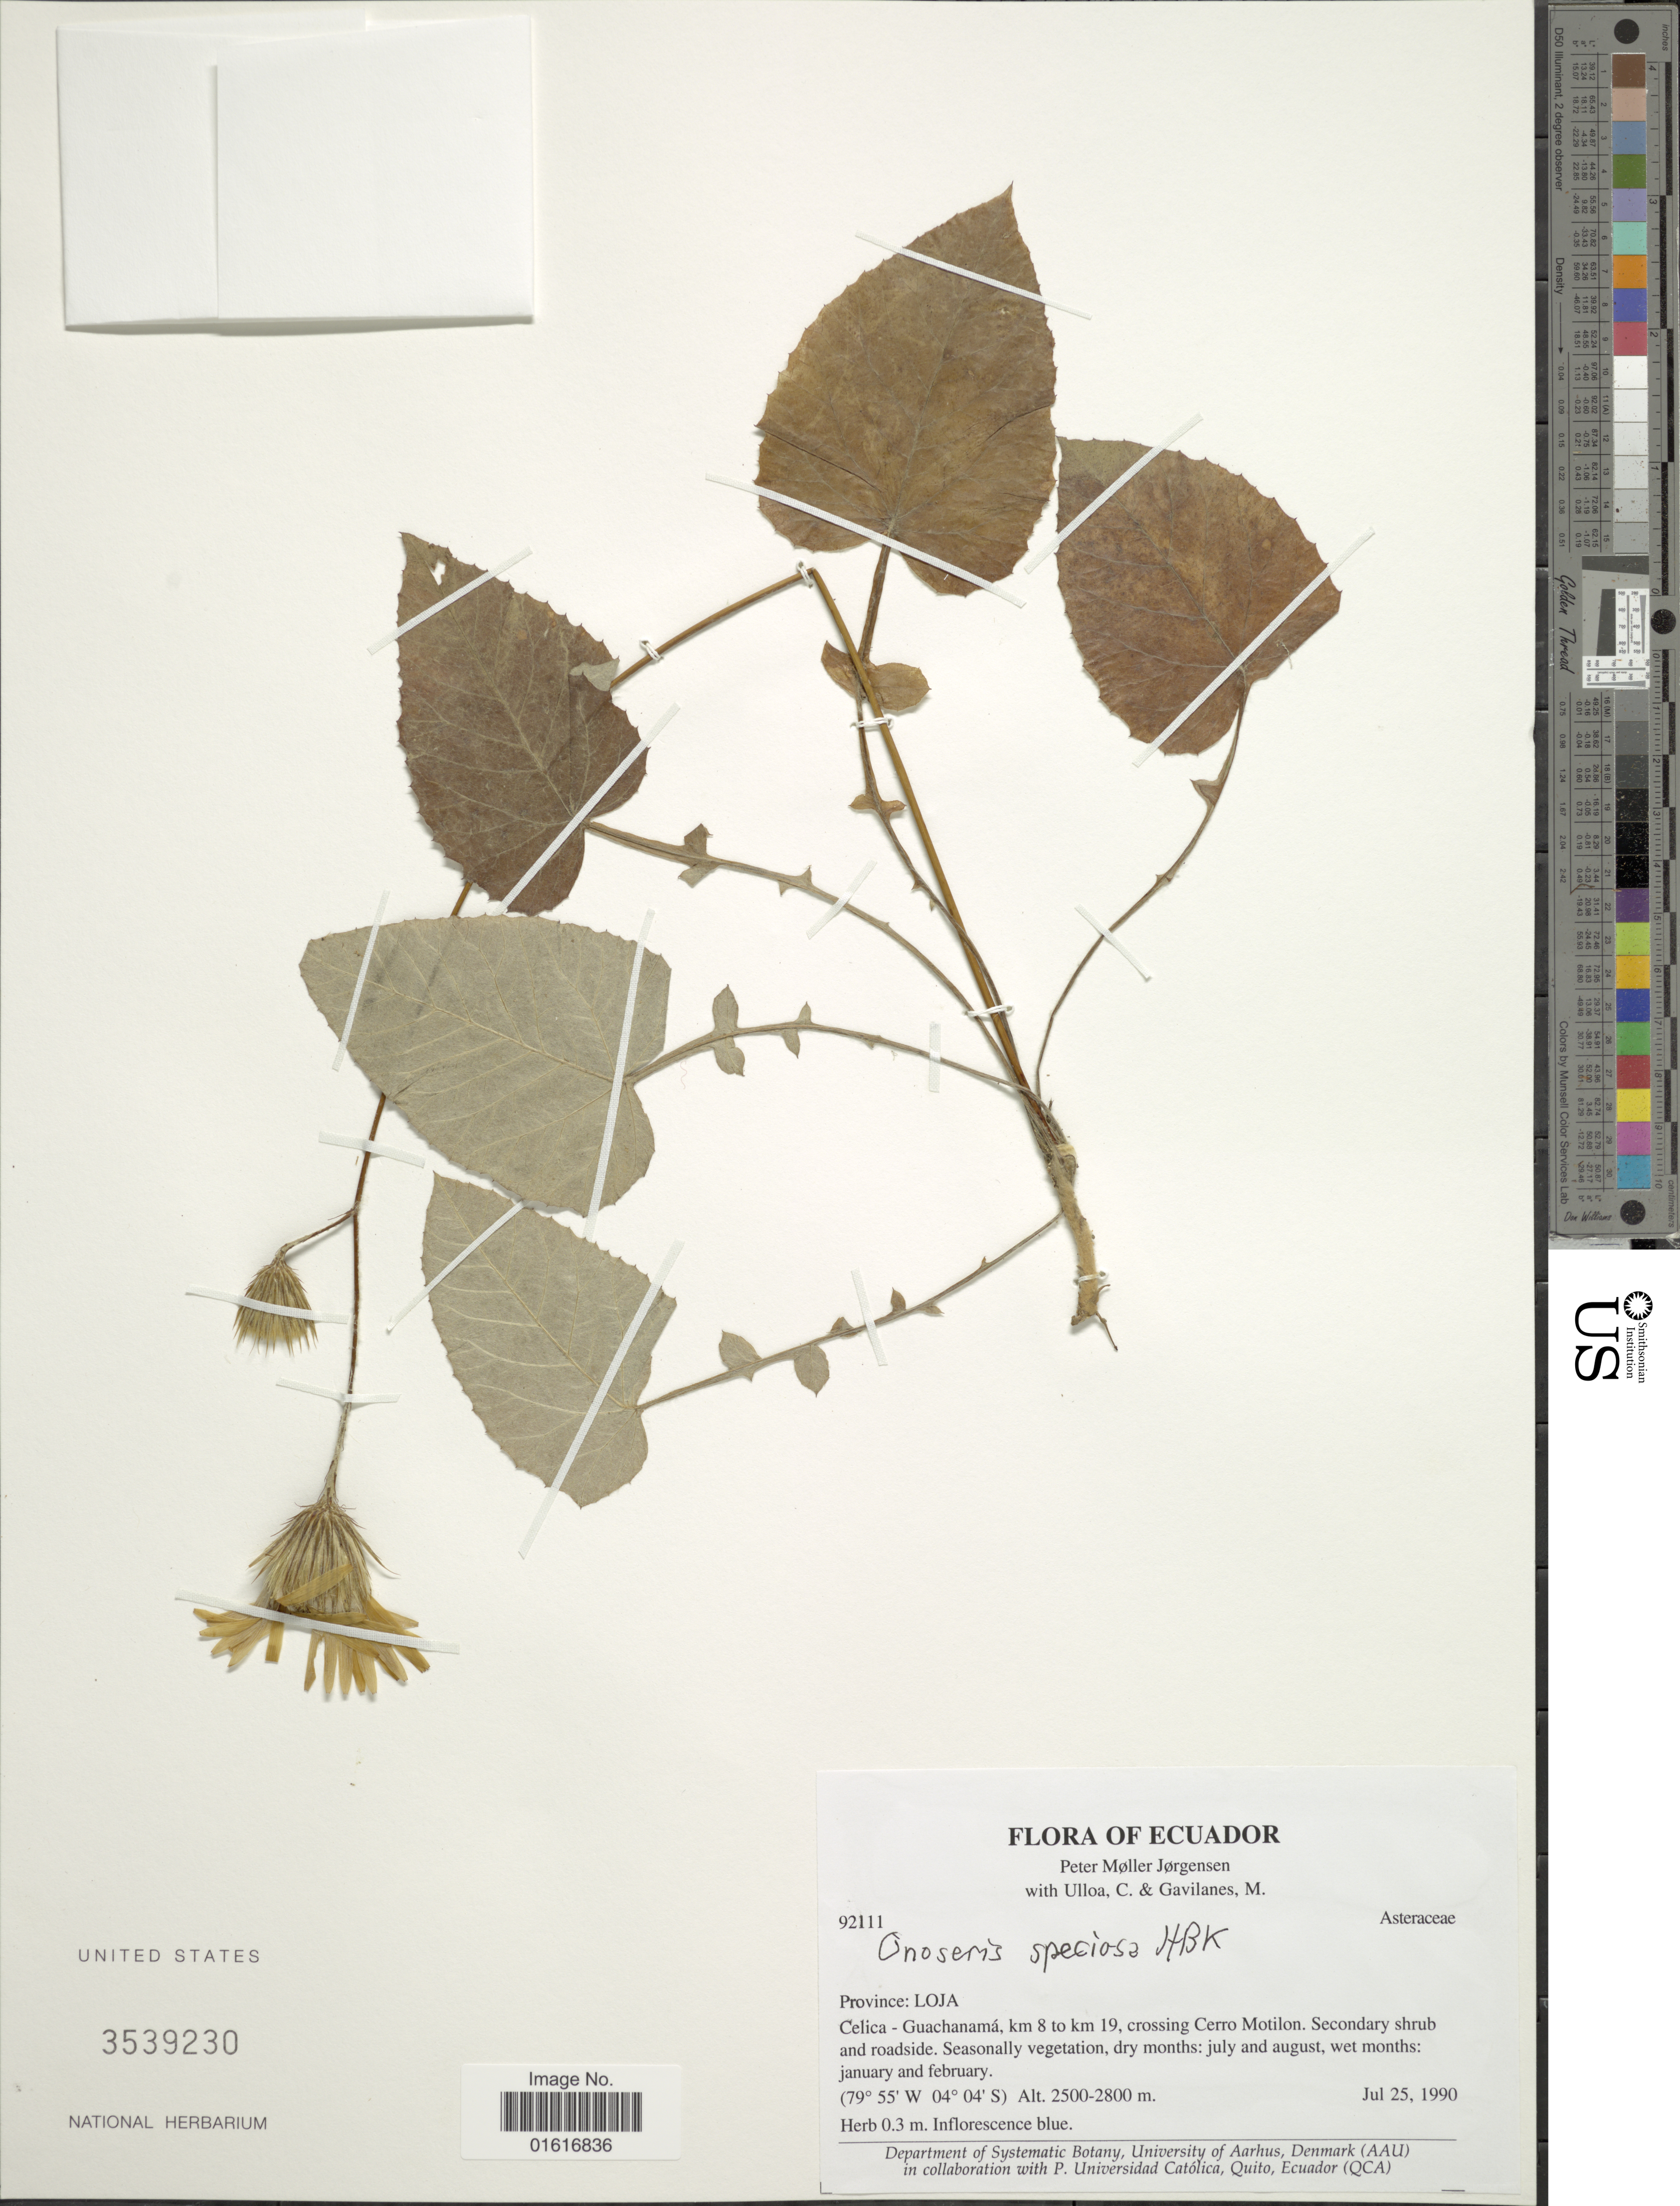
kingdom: Plantae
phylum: Tracheophyta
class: Magnoliopsida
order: Asterales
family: Asteraceae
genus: Onoseris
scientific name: Onoseris speciosa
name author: Kunth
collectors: P. M. Jørgensen, C. Ulloa & M. Gavilanes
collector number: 92111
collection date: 1990-07-25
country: Ecuador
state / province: Loja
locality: Celica - Guacjanama, km 8 to km 19, crossing Cerro Motilon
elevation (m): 2500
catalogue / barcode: US 3539230